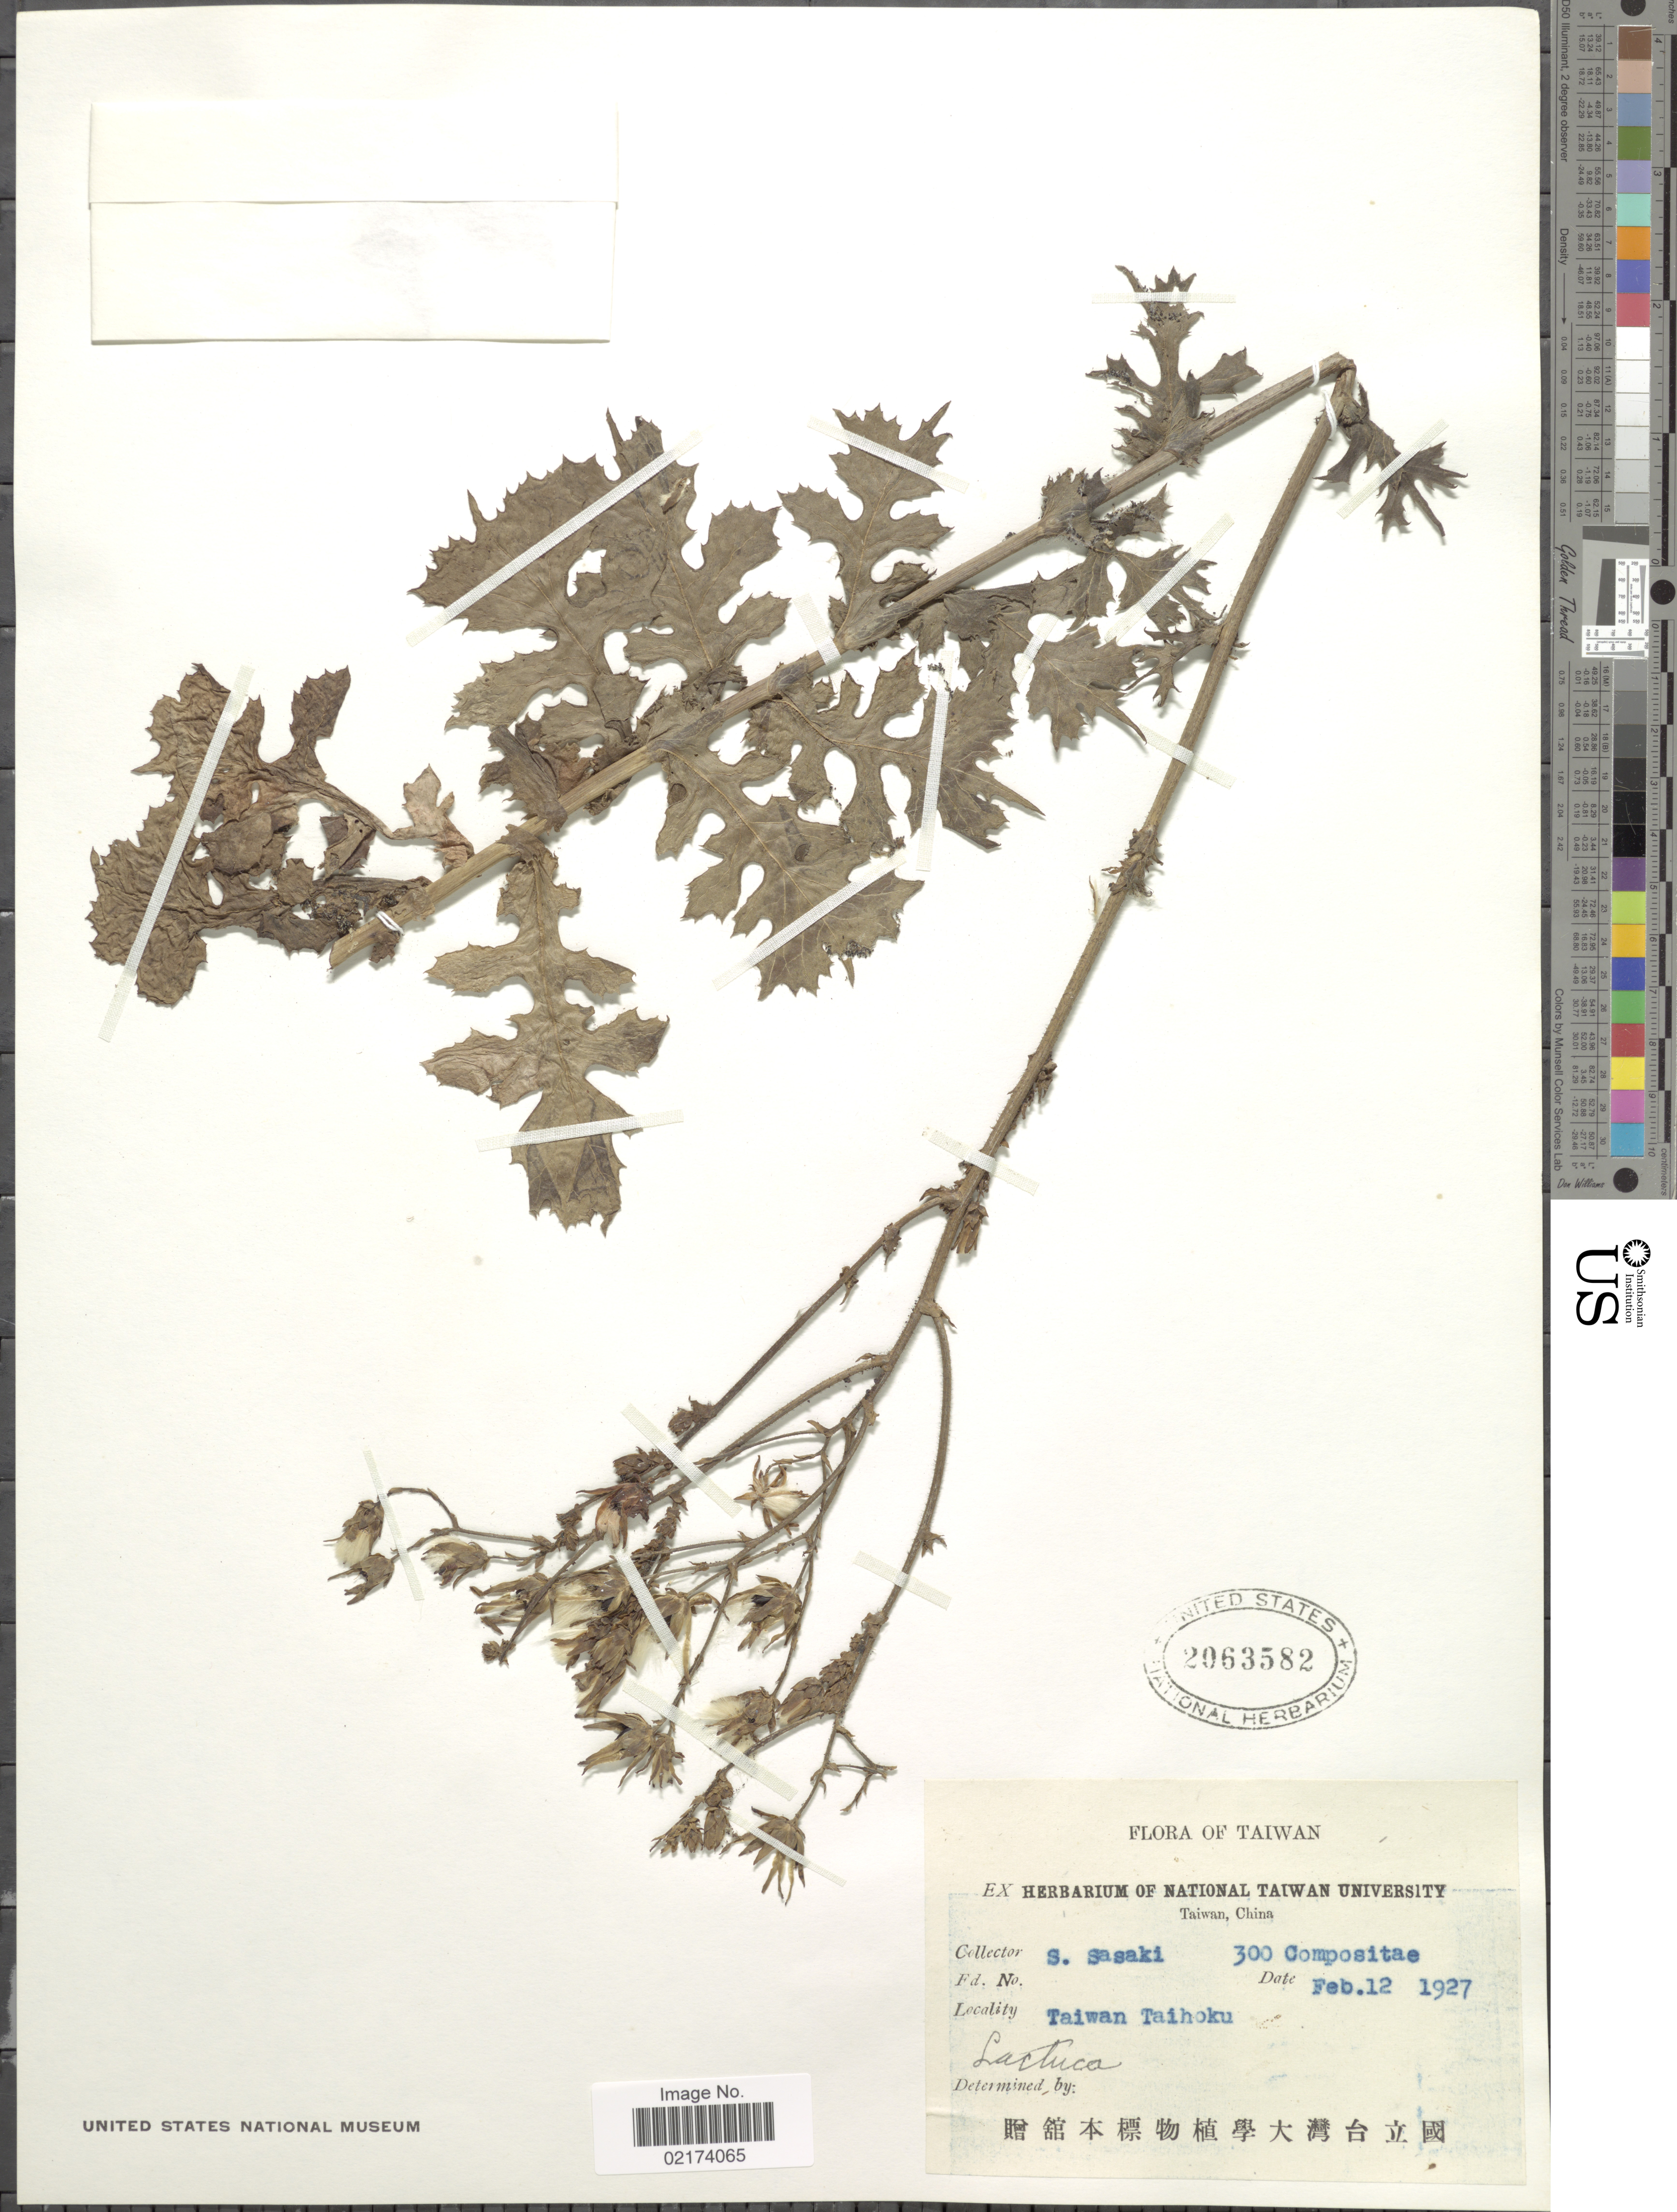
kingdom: Plantae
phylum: Tracheophyta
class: Magnoliopsida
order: Asterales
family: Asteraceae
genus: Lactuca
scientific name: Lactuca formosana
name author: Maxim.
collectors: S. Sasaki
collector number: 300?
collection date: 1927-02-12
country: Taiwan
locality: Taiwan Taihoku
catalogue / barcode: US 2063582